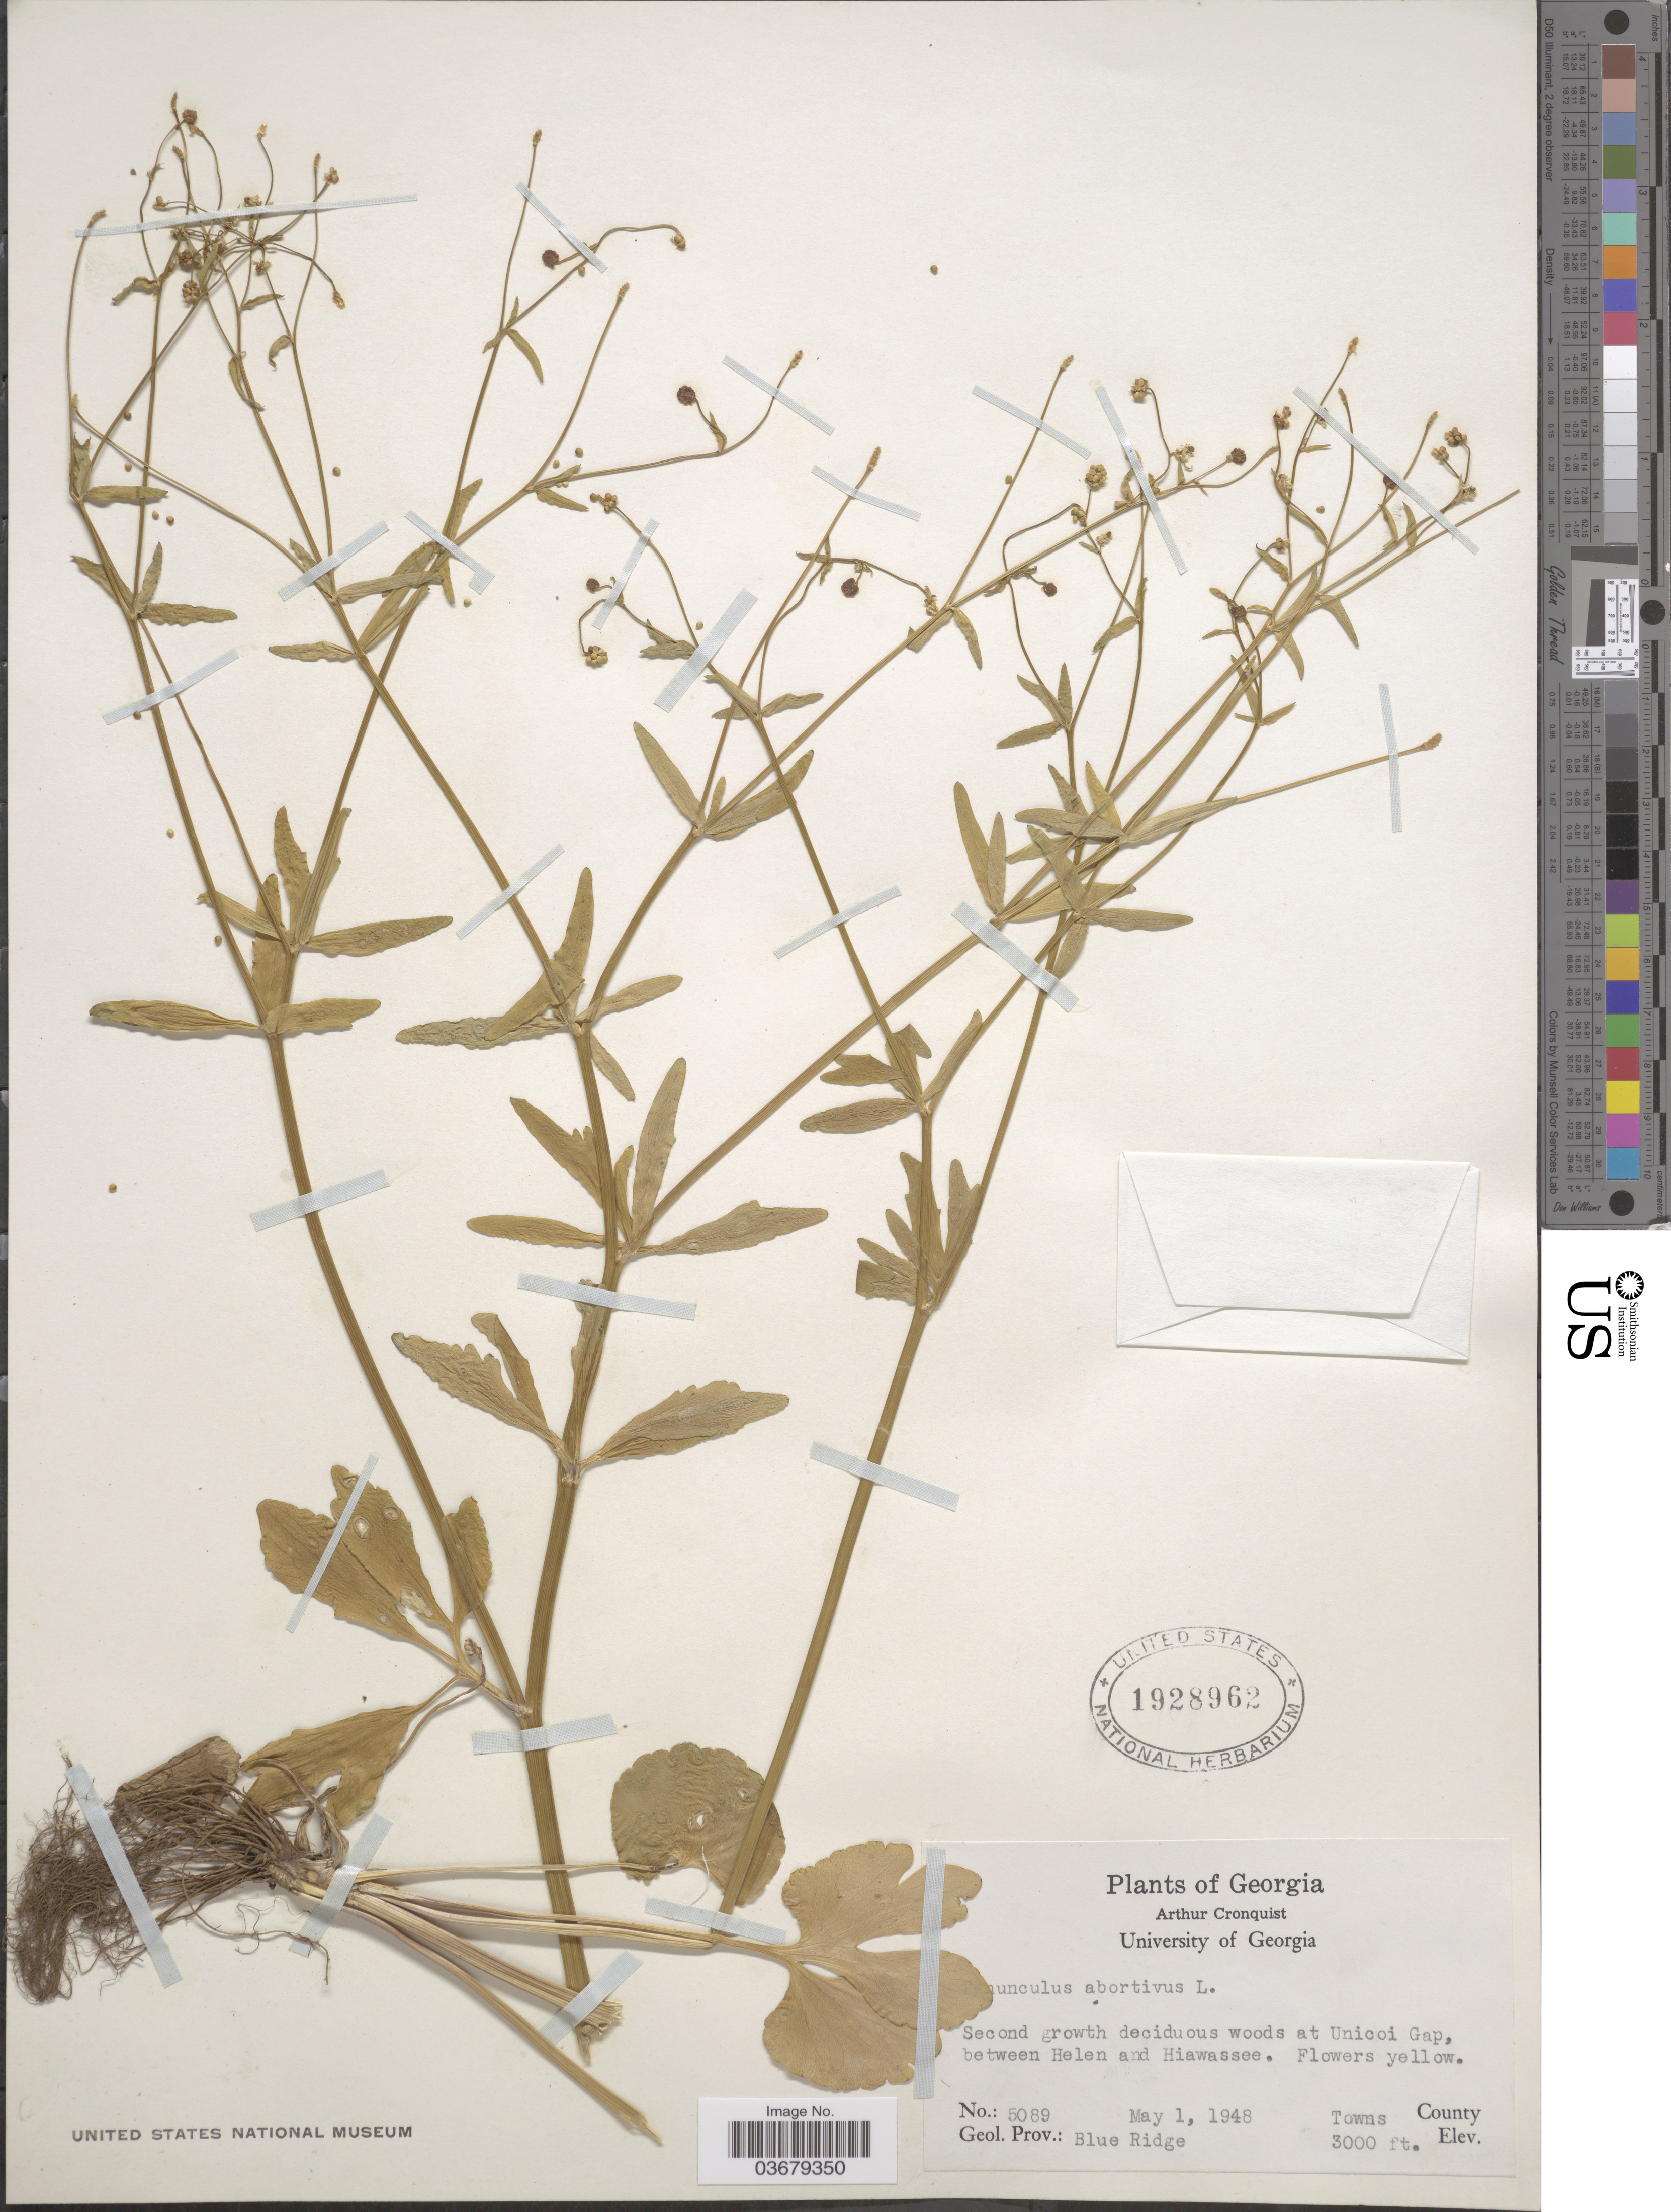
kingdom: Plantae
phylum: Tracheophyta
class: Magnoliopsida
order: Ranunculales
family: Ranunculaceae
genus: Ranunculus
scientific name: Ranunculus abortivus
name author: L.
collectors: A. J. Cronquist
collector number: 5089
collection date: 1948-05-01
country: United States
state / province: Georgia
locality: At Unicoi Gap, between Helen and Hiawassee. Geol. Prov.: Blue Ridge, Towns County.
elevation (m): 914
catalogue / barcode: US 1928962